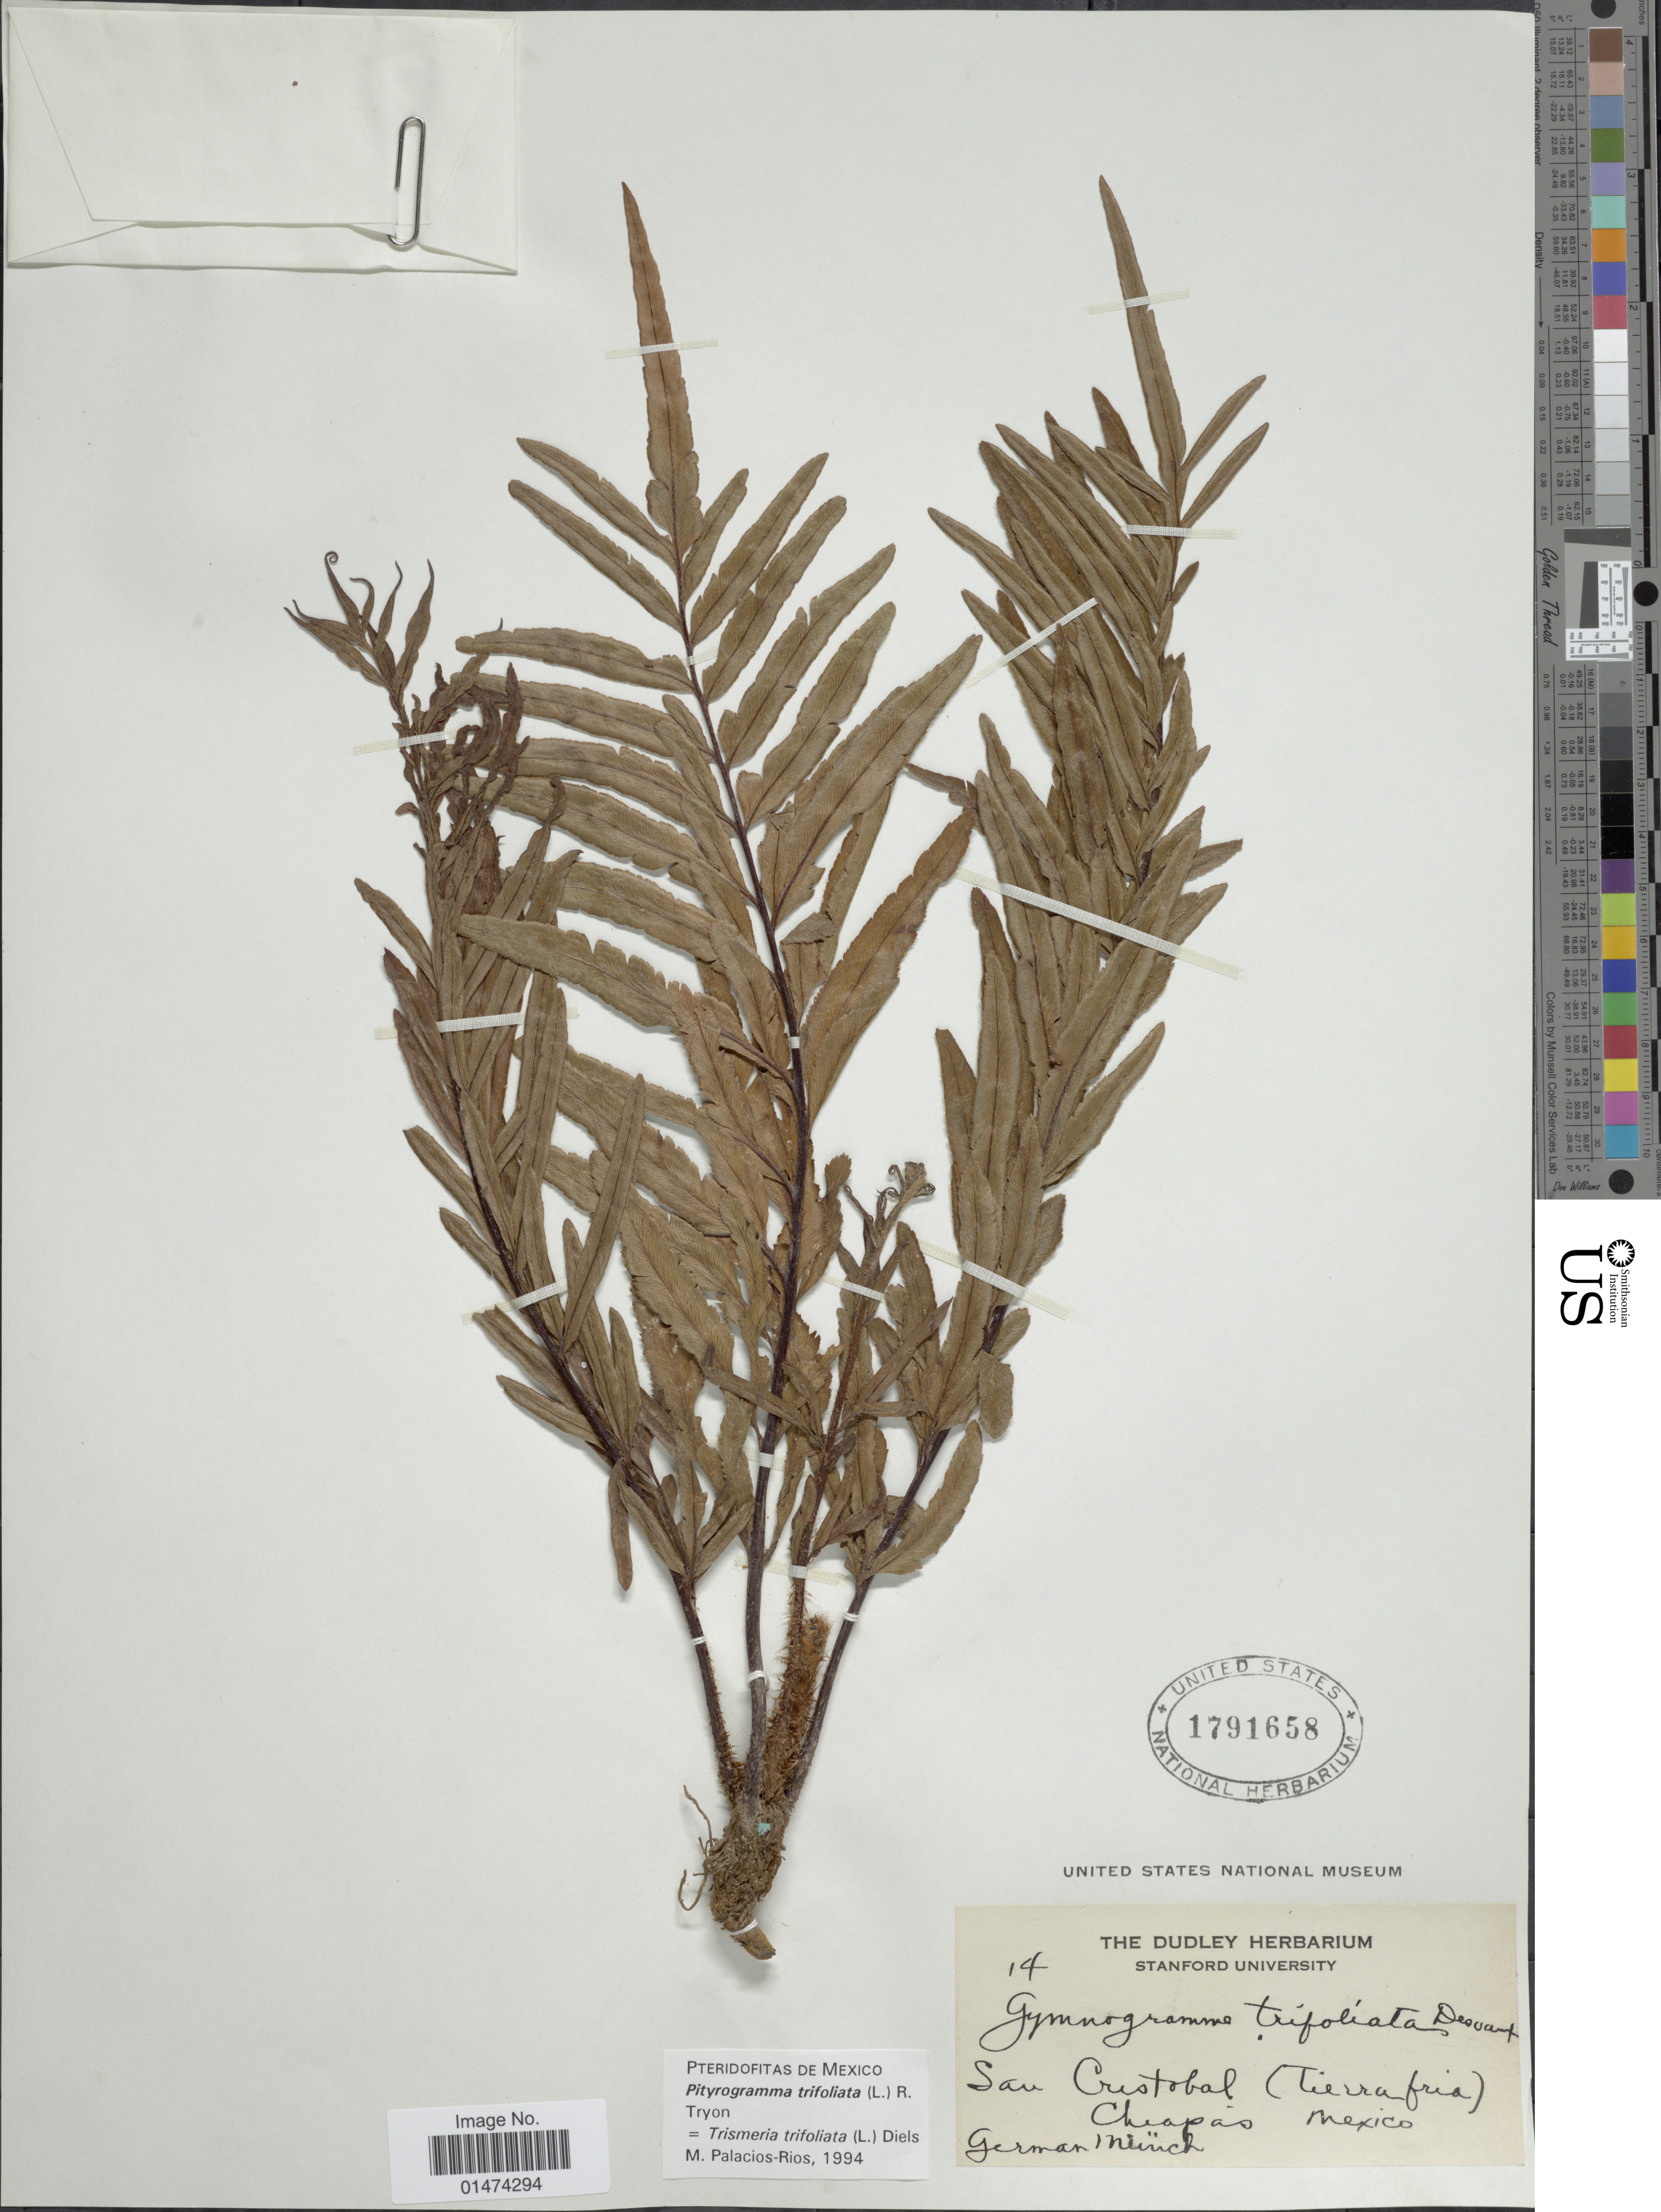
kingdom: Plantae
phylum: Tracheophyta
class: Polypodiopsida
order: Polypodiales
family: Pteridaceae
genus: Pityrogramma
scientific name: Pityrogramma trifoliata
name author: (L.) R.M. Tryon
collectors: G. Munch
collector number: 14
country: Mexico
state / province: Chiapas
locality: San Cristobal (Tierrafria)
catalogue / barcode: US 1791658